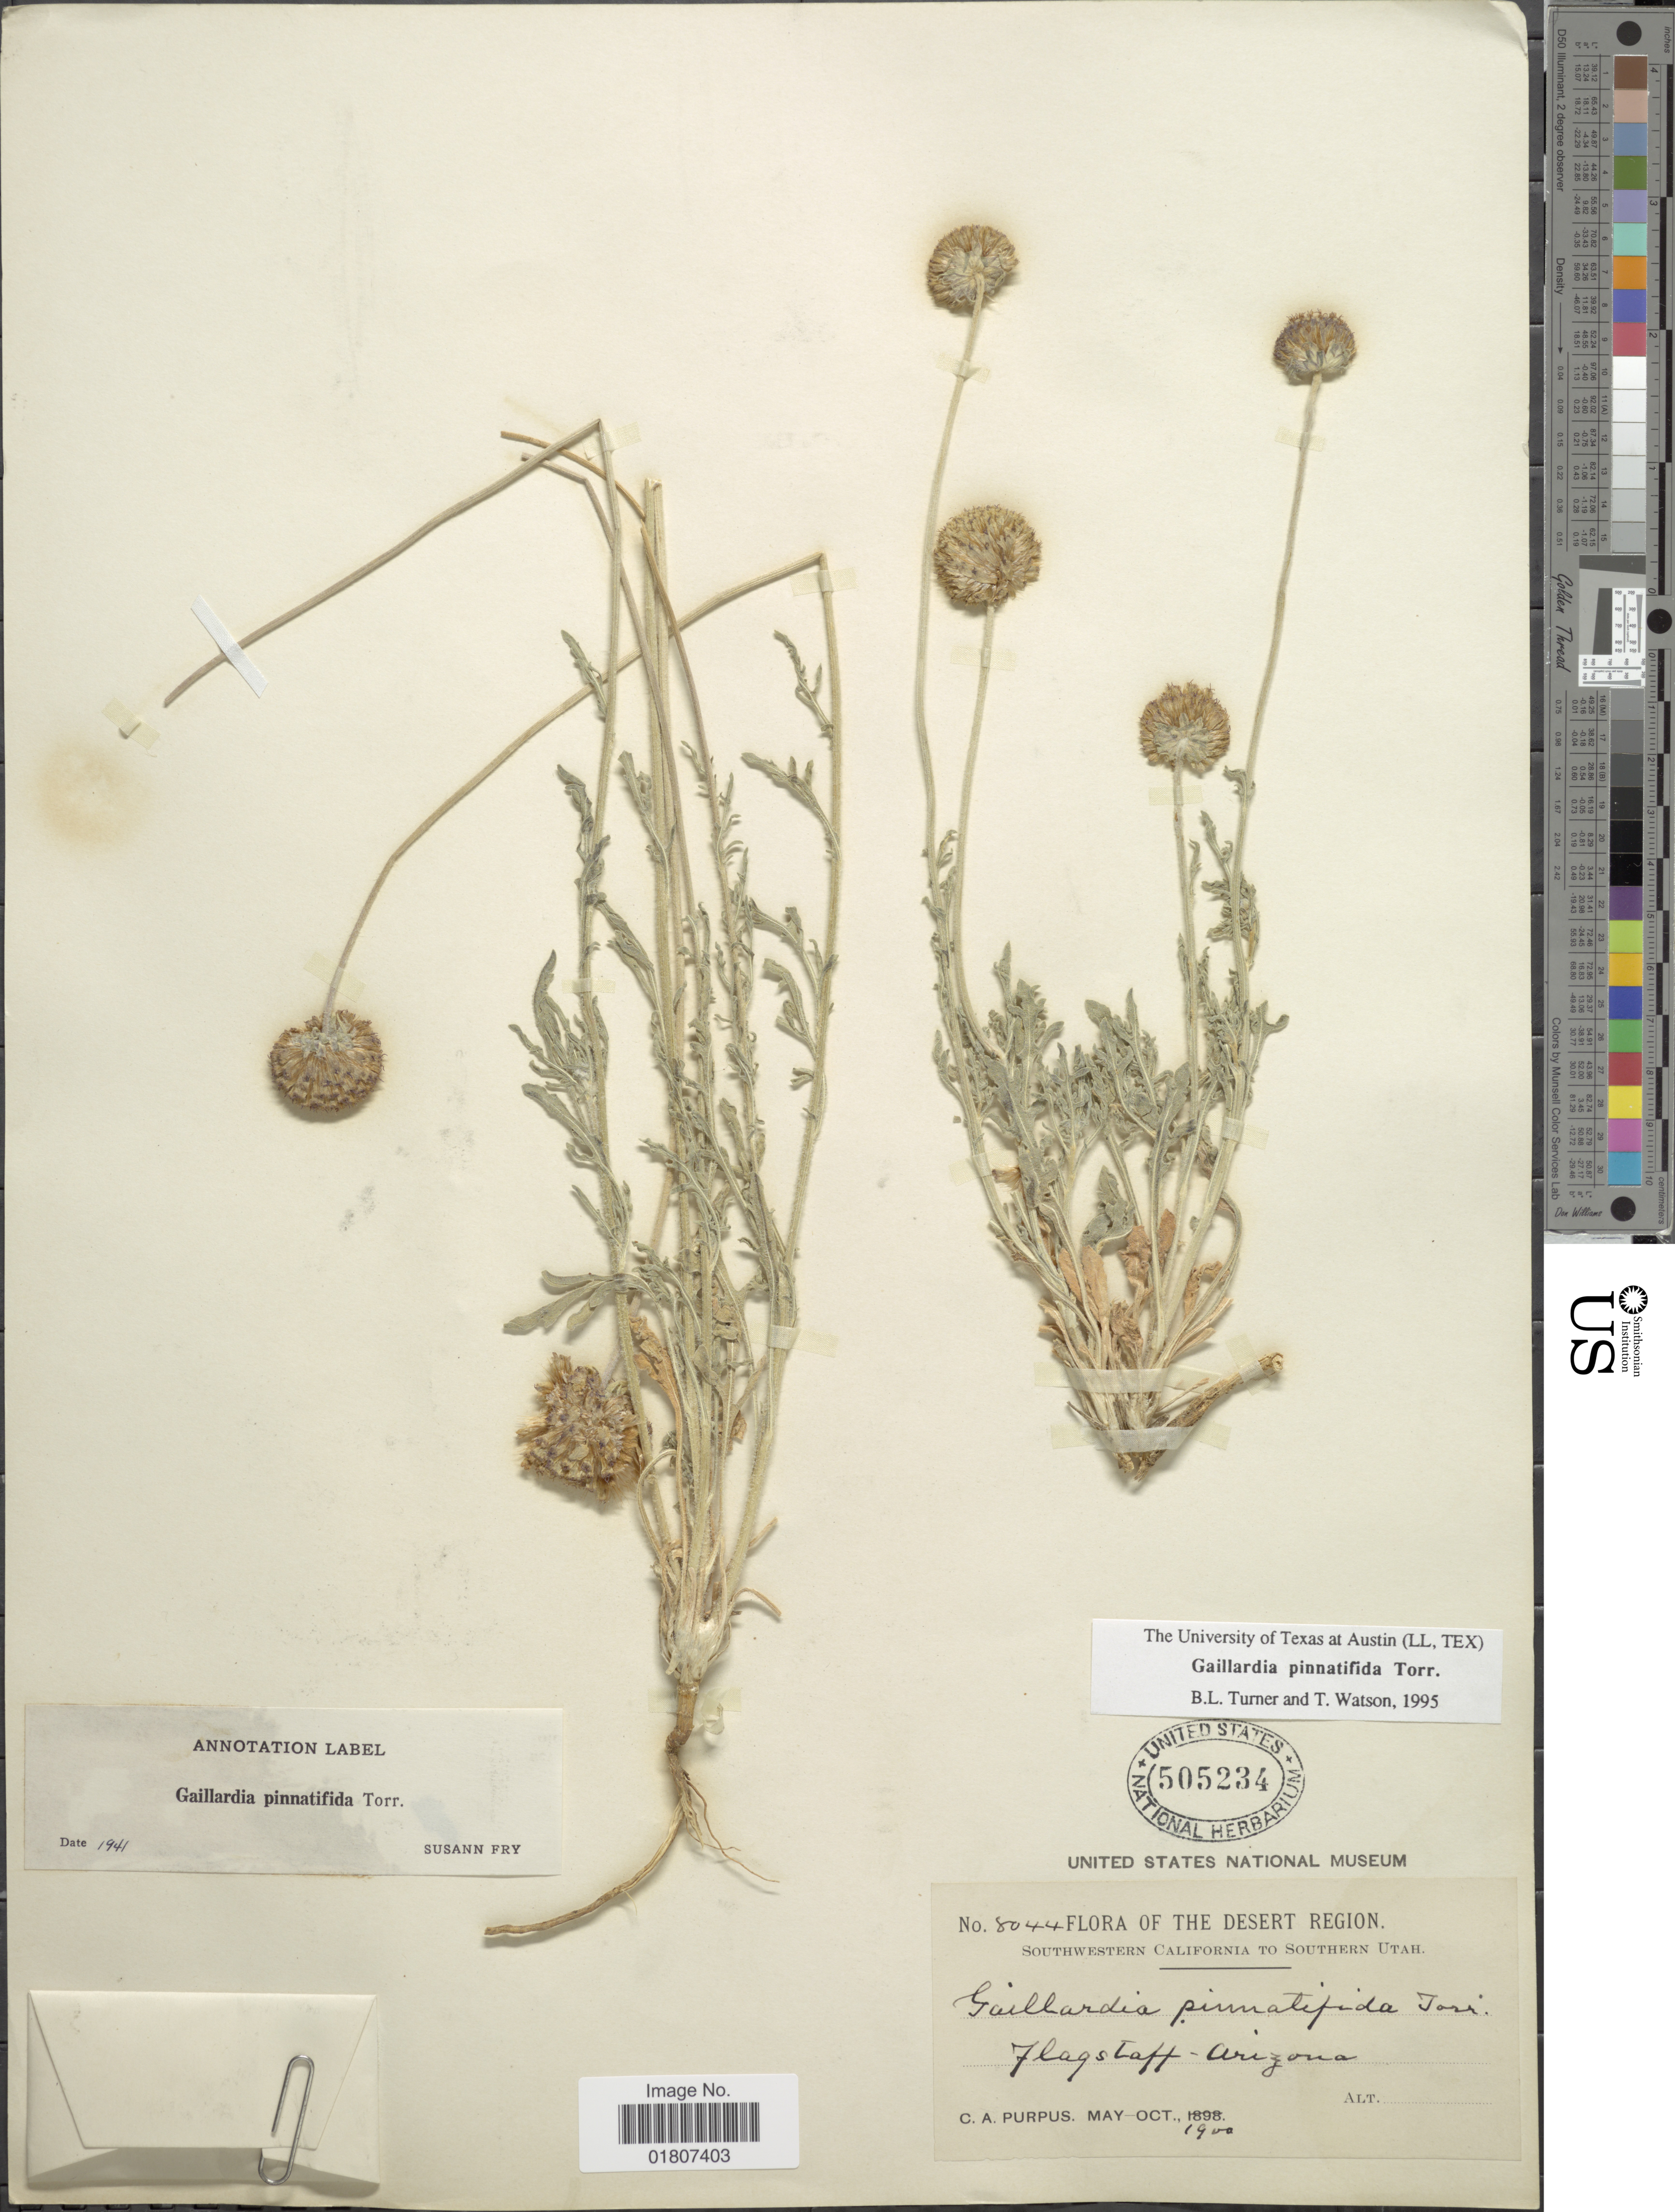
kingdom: Plantae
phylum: Tracheophyta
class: Magnoliopsida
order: Asterales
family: Asteraceae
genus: Gaillardia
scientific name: Gaillardia pinnatifida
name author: Torr.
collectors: C. A. Purpus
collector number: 8044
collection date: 1900-05/1900-10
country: United States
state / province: Arizona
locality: Desert Region. Southwestern California to Southern Utah. Flagstaff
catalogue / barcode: US 505234